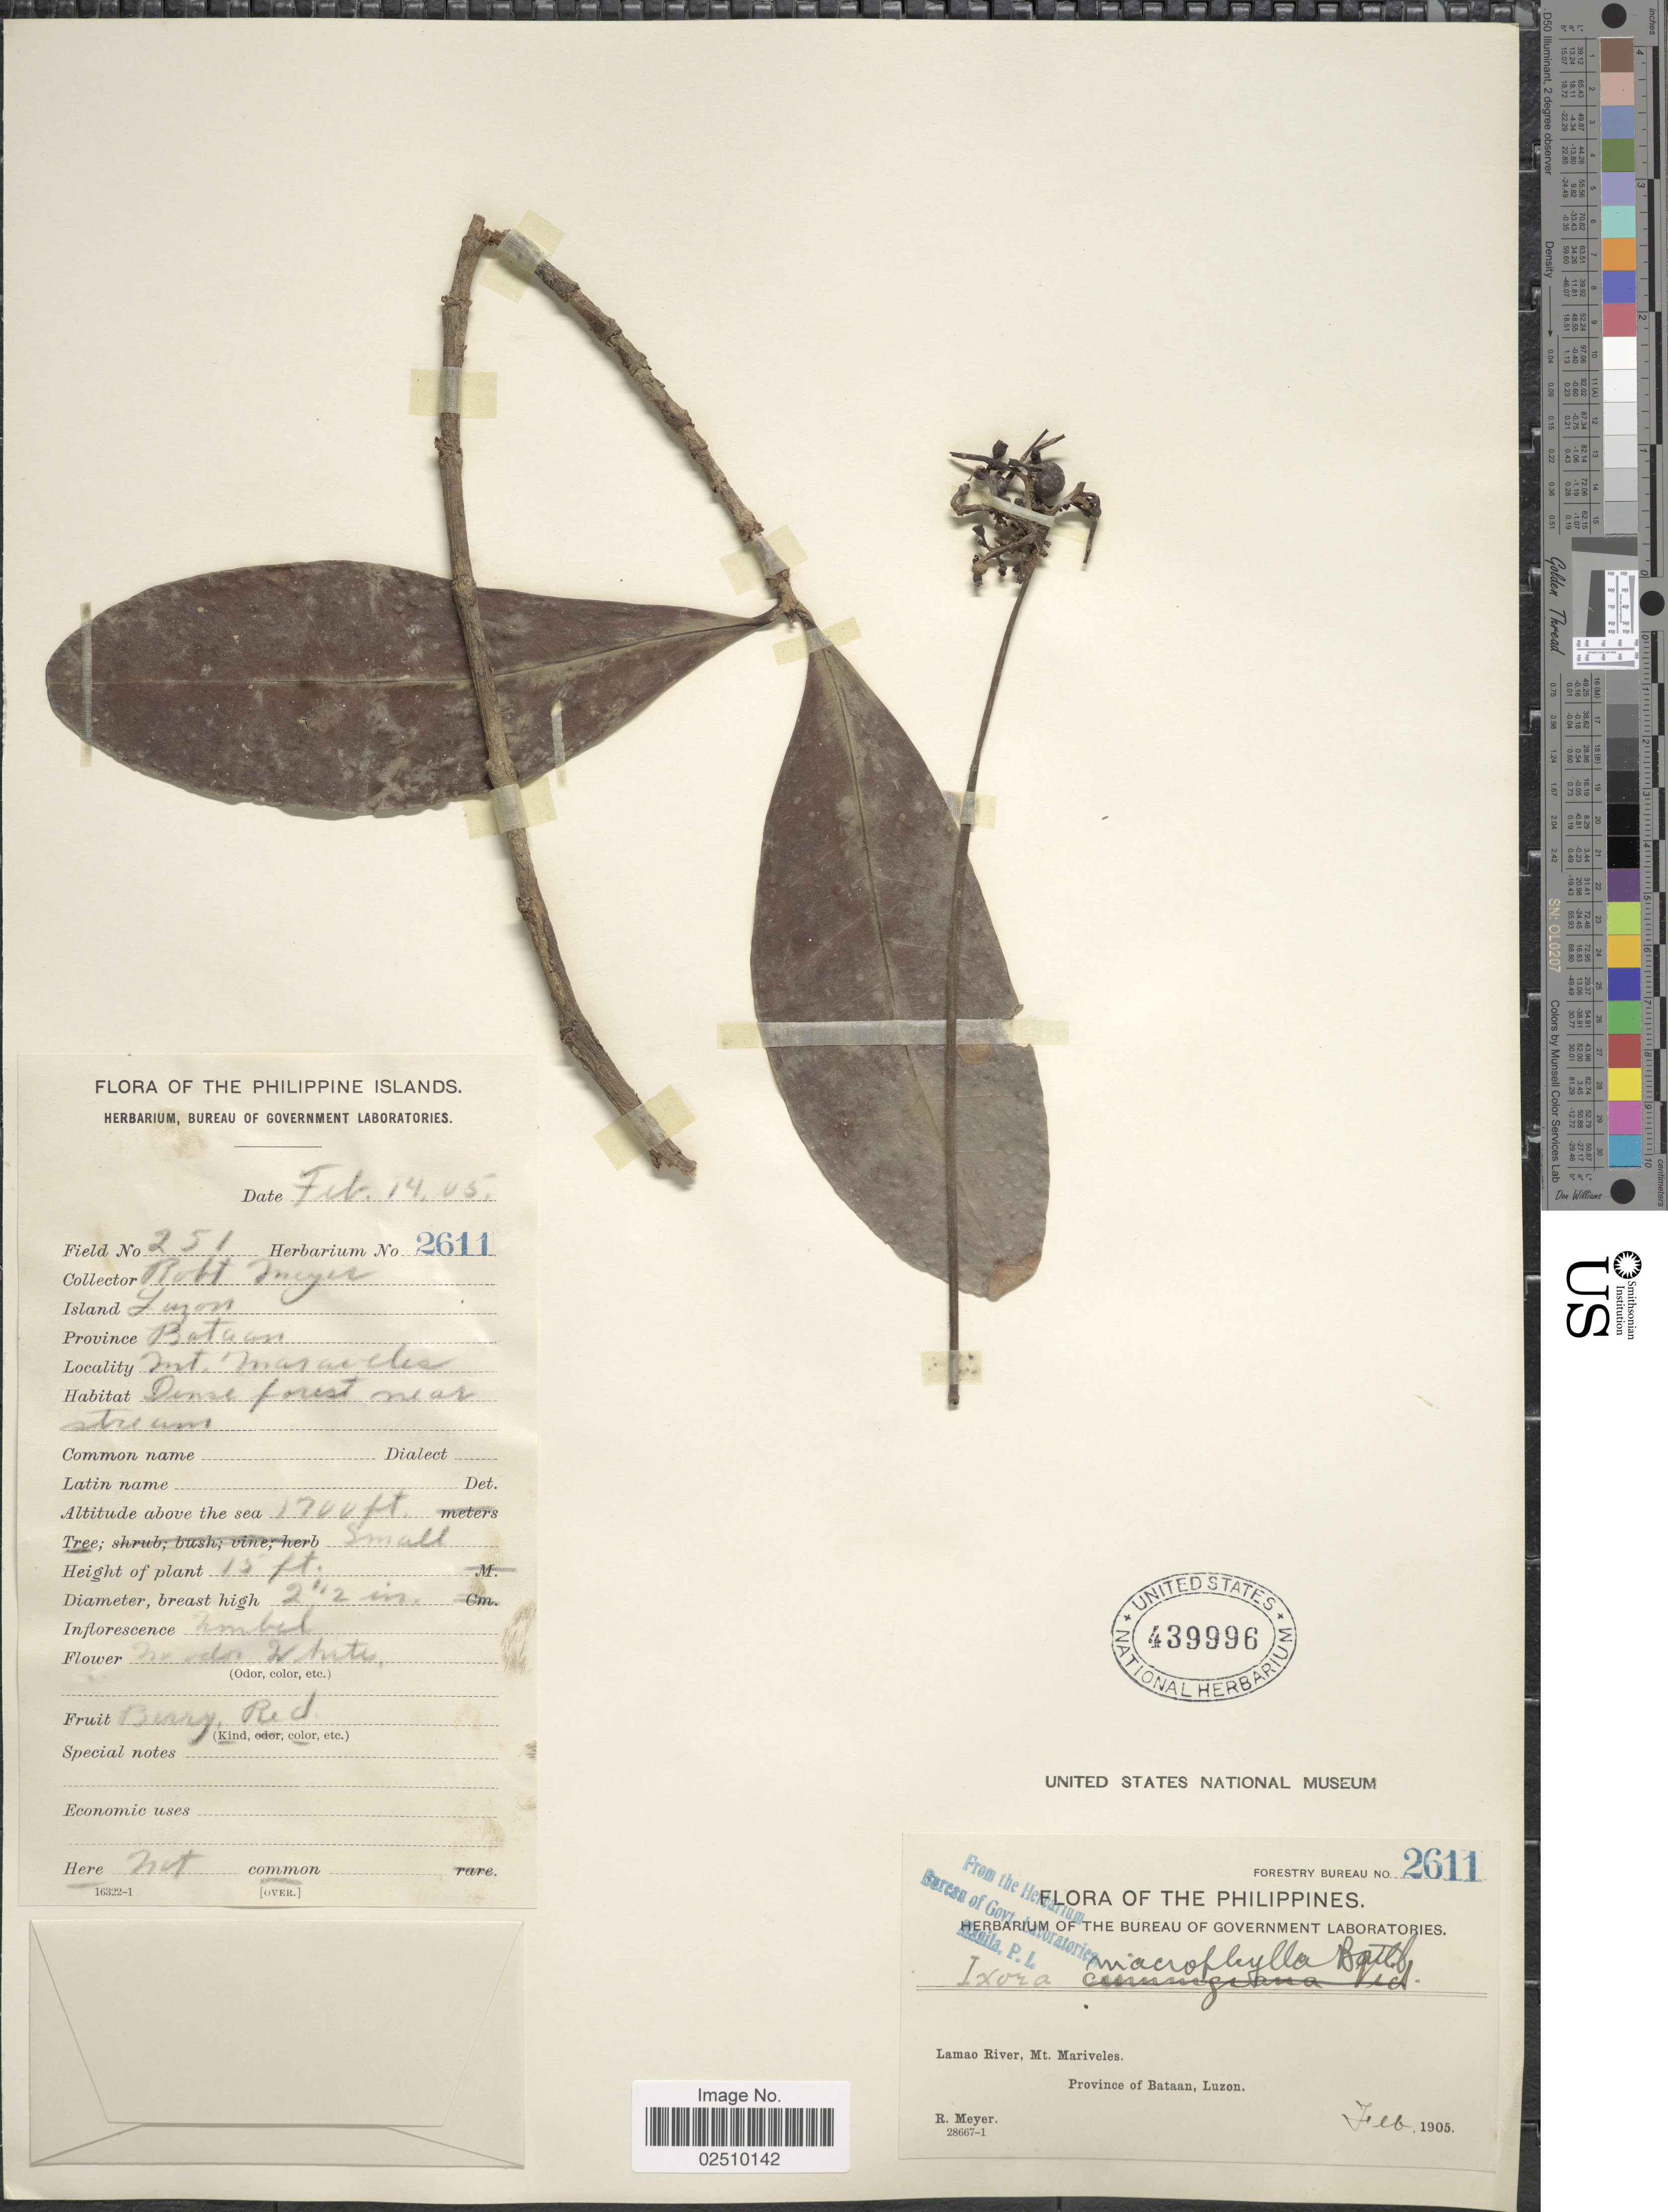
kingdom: Plantae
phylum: Tracheophyta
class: Magnoliopsida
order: Gentianales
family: Rubiaceae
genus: Ixora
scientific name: Ixora macrophylla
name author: Bartl. ex DC.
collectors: R. Meyer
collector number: Forestry Bureau 2611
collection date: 1905-02-14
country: Philippines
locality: Lamao River. Mt. Mariveles, Province of Bataan, Luzon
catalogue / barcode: US 439996